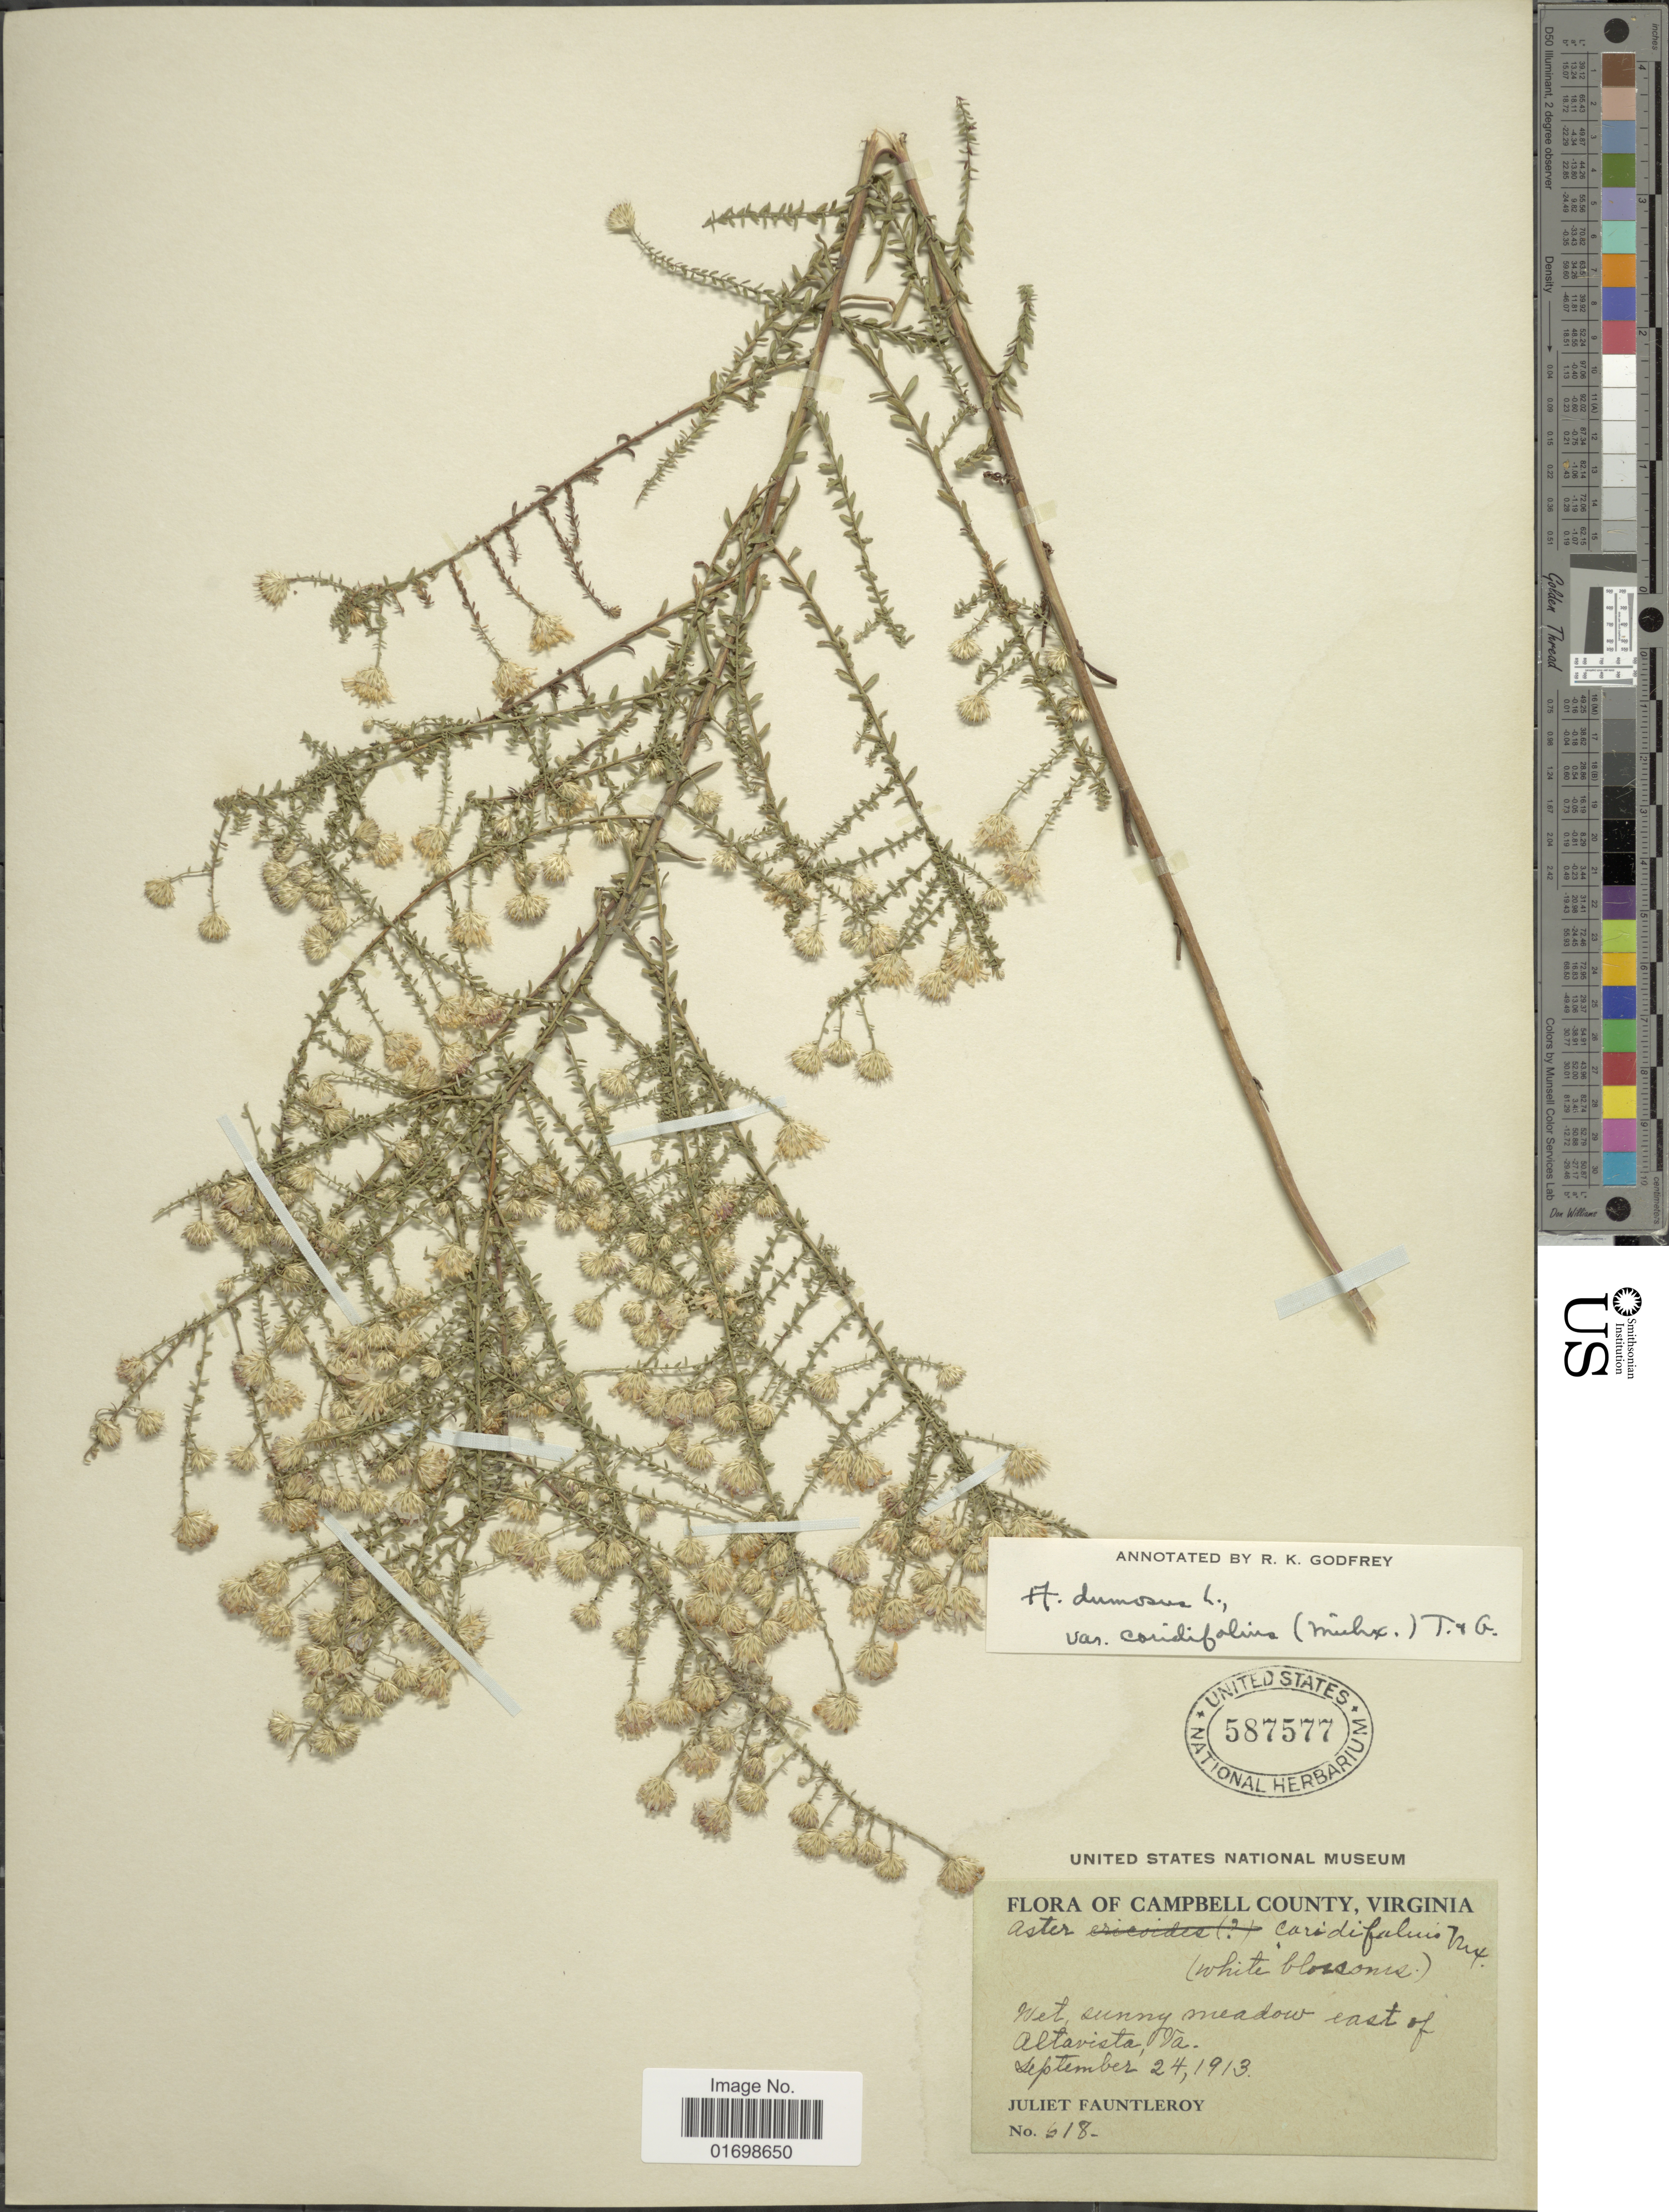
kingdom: Plantae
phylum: Tracheophyta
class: Magnoliopsida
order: Asterales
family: Asteraceae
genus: Symphyotrichum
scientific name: Symphyotrichum dumosum var. coridifolium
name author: (Michx.) Semple et al.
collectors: J. Fauntleroy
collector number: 518*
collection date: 1913-09-24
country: United States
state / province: Virginia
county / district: Campbell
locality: Campbell County, Virginia. East of Altavista, Va.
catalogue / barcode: US 587577